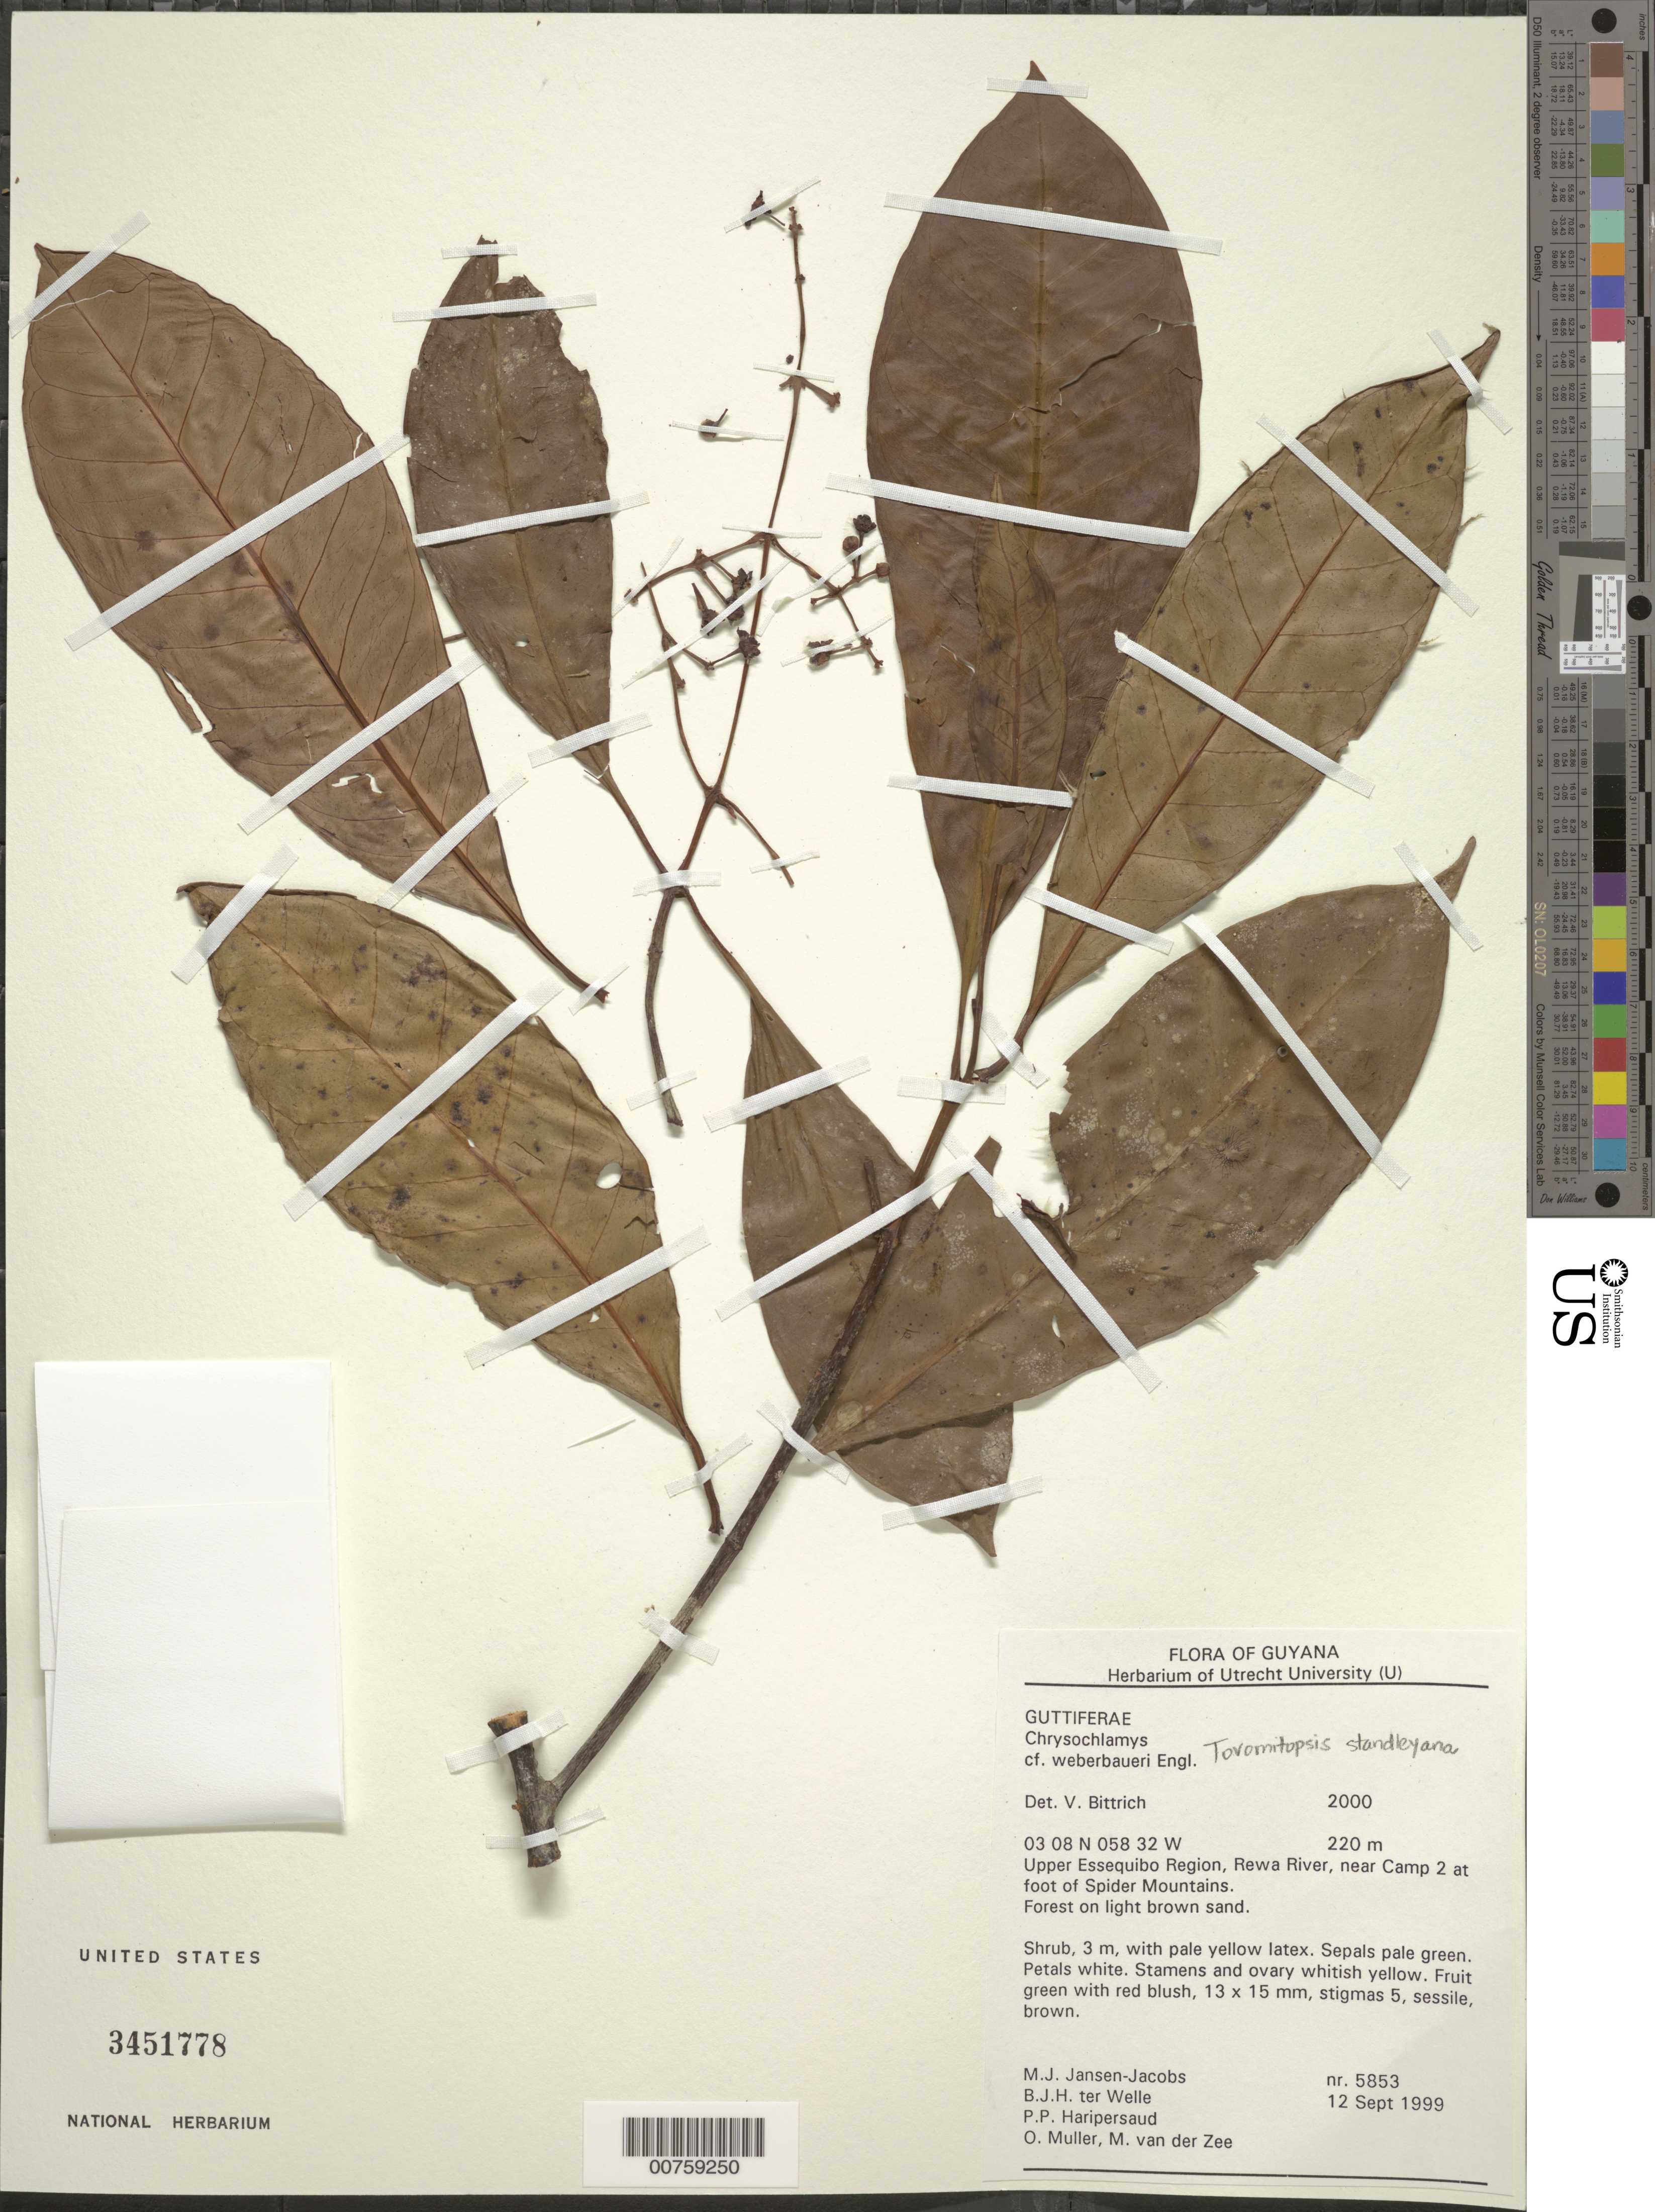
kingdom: Plantae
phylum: Tracheophyta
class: Magnoliopsida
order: Malpighiales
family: Clusiaceae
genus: Chrysochlamys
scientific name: Chrysochlamys weberbaueri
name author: Engl.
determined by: Bittrich, V.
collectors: M. J. Jansen-Jacobs, B. Welle, P. Haripersaud, O. Muller & M. van der Zee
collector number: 5853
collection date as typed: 12-Sep-99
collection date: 1999-09-12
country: Guyana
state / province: U. Takutu-U. Essequibo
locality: Rewa River, at foot of Spider Mts., near camp 2, Upper Essequibo Region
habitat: Forest on light brown sand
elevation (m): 220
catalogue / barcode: US 3451778